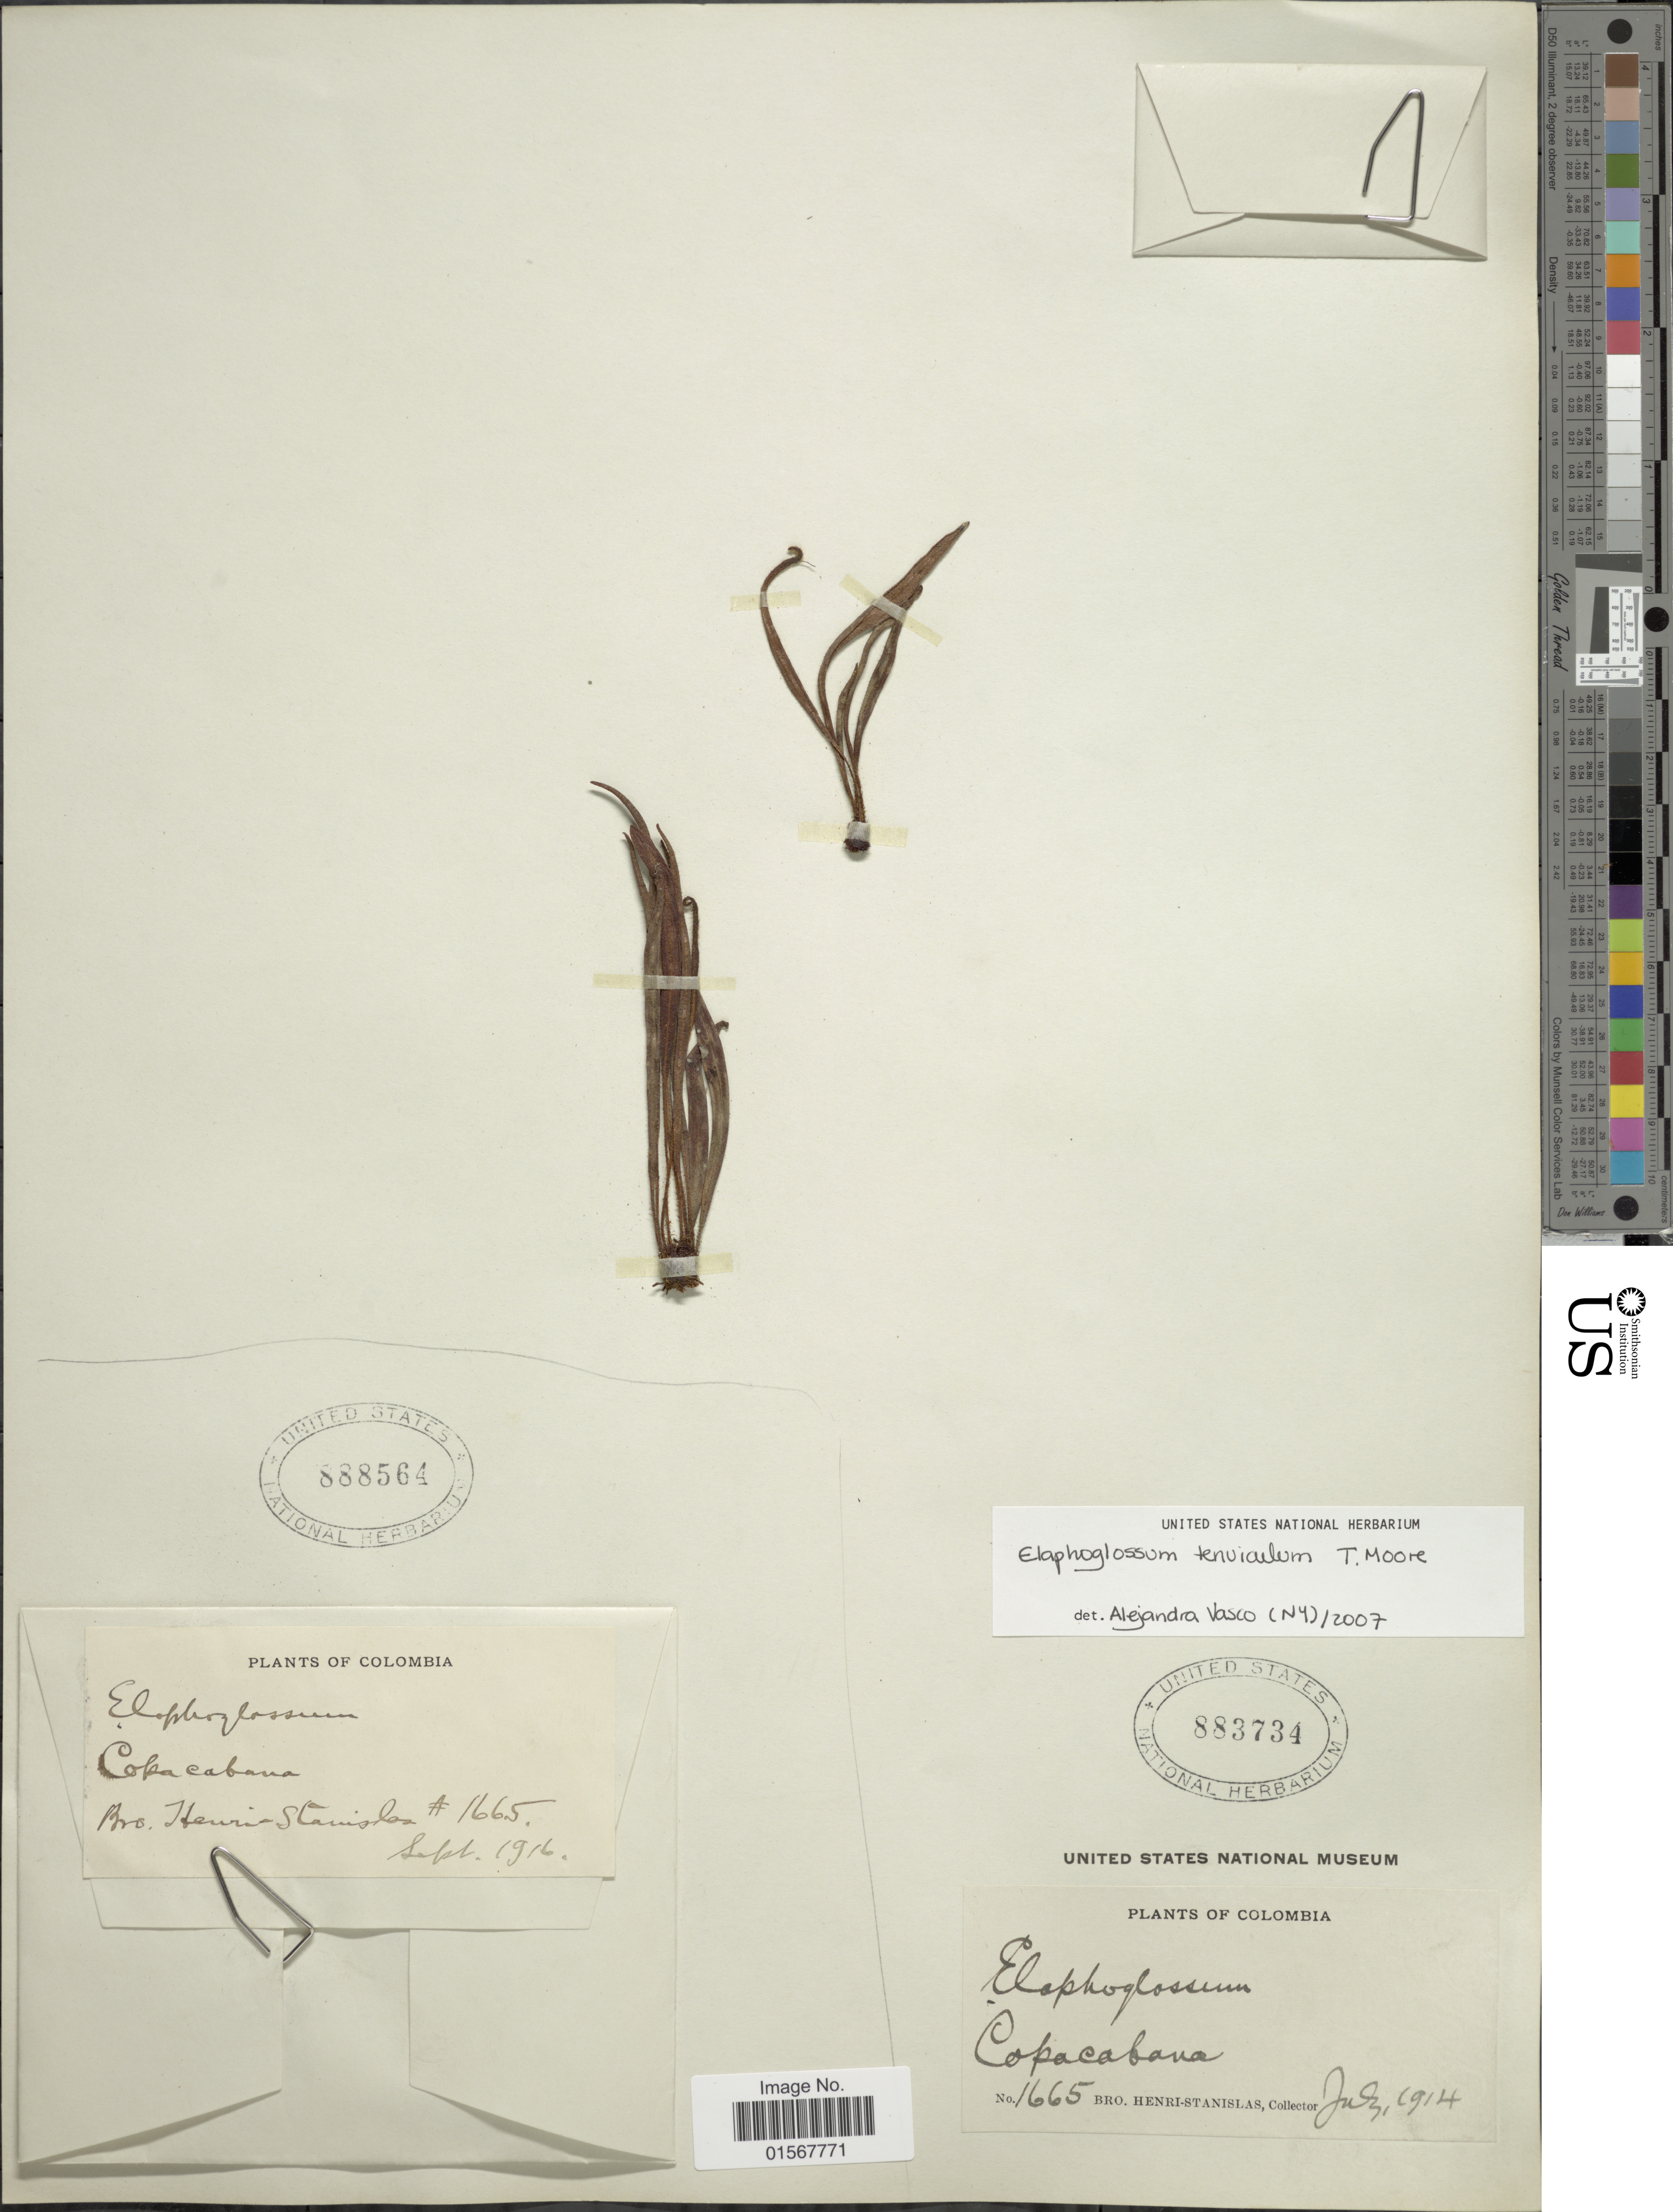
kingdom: Plantae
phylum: Tracheophyta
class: Polypodiopsida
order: Polypodiales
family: Dryopteridaceae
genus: Elaphoglossum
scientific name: Elaphoglossum tenuiculum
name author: (Fée) Baker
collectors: Henri-Stanislas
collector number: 1665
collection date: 1916-09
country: Colombia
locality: Copacabana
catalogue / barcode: US 888564